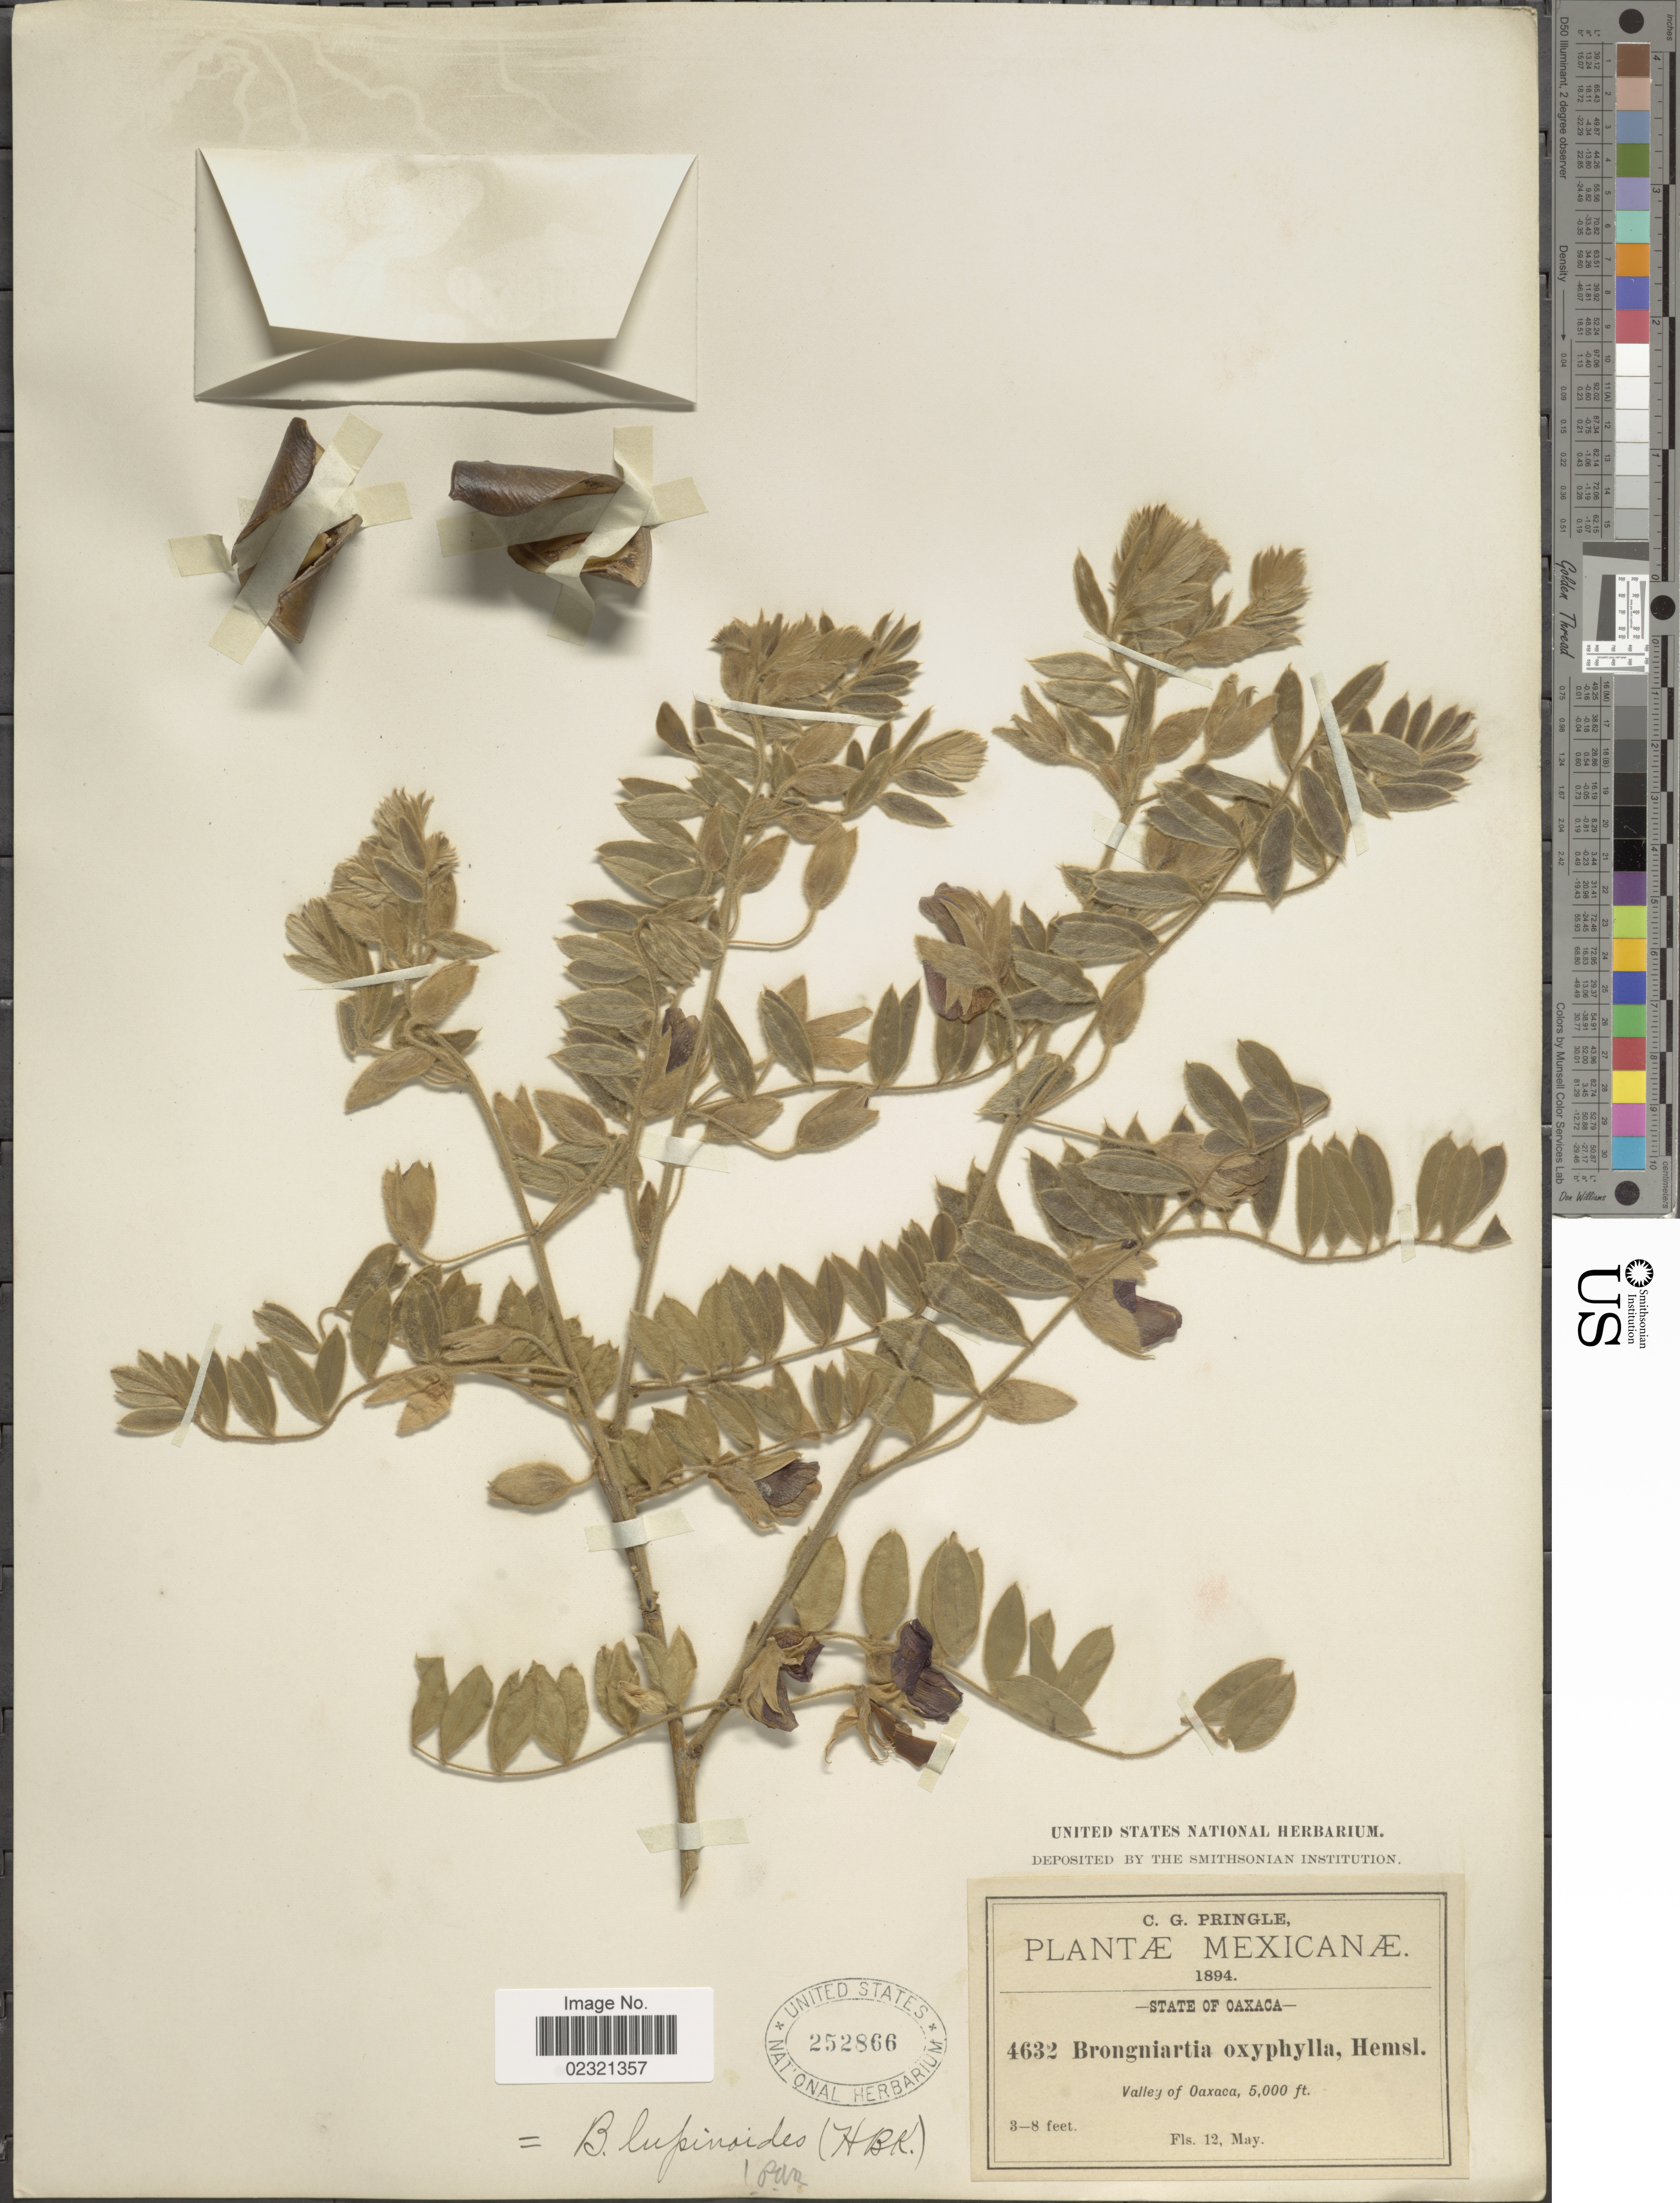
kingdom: Plantae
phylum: Tracheophyta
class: Magnoliopsida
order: Fabales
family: Fabaceae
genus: Brongniartia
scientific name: Brongniartia lupinoides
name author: (Kunth) Taub.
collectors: C. G. Pringle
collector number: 4632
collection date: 1894-05-12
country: Mexico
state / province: Oaxaca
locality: Valley of Oaxaca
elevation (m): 1524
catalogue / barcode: US 252866